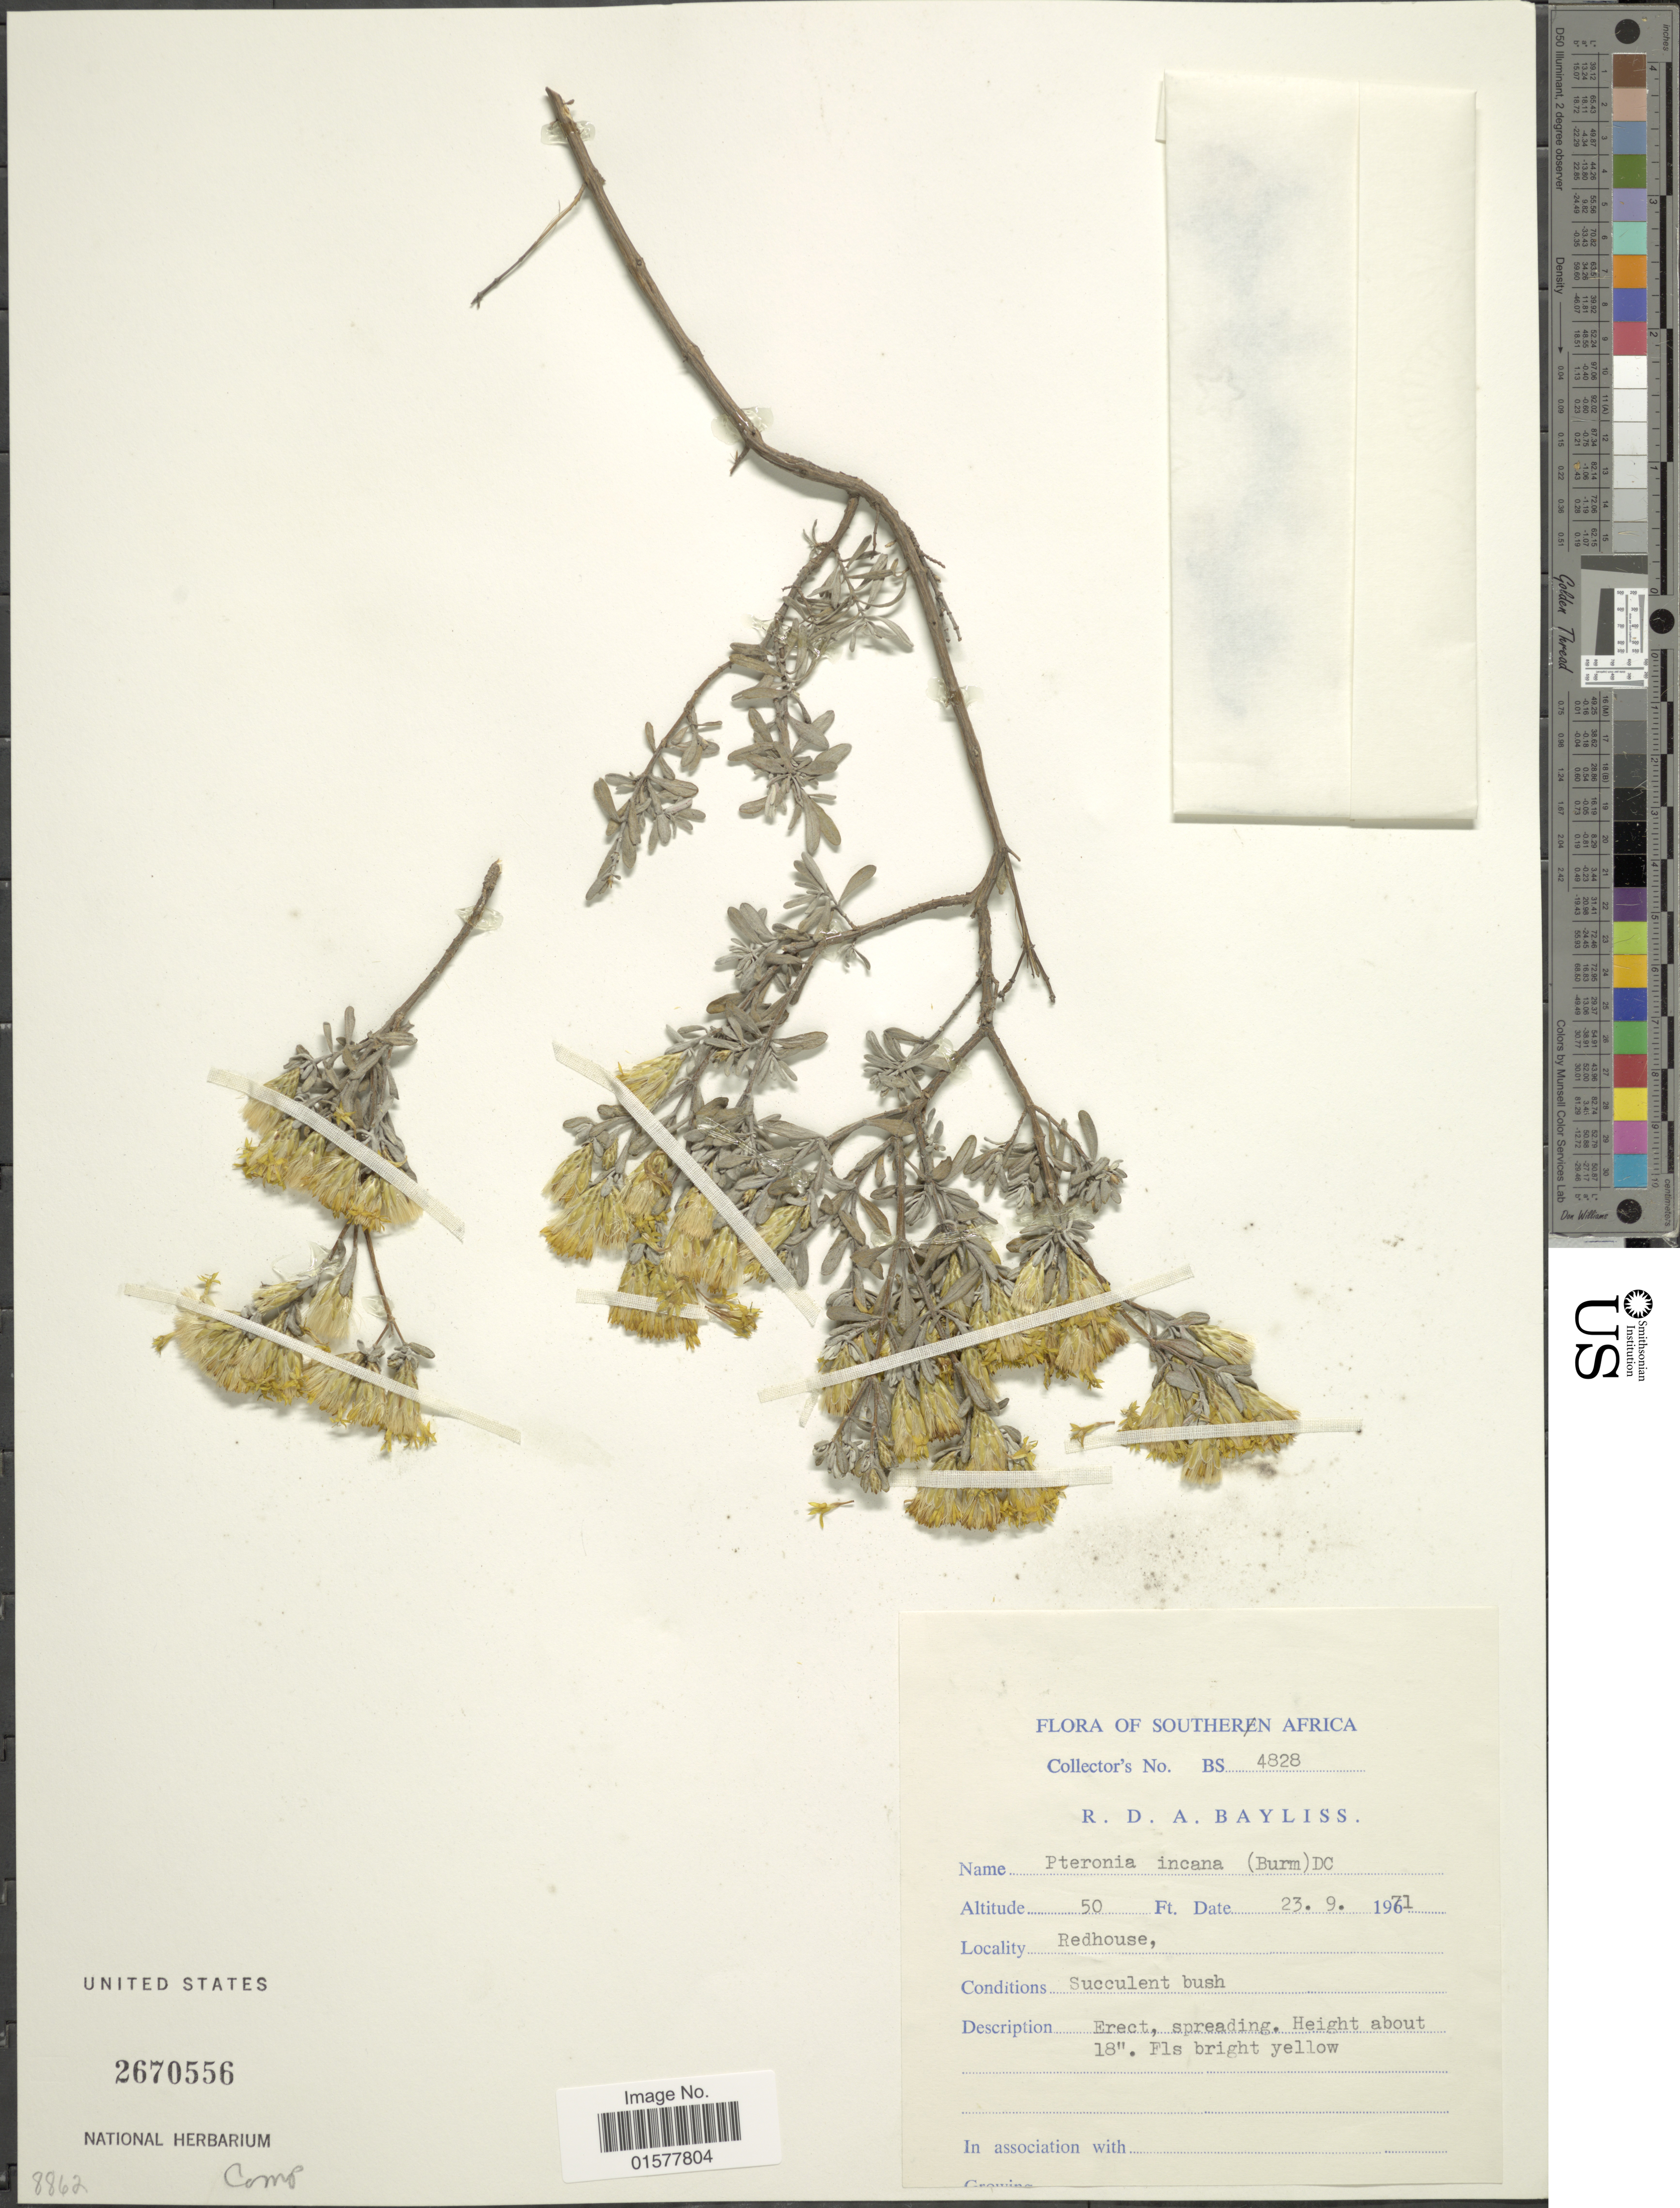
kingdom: Plantae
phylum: Tracheophyta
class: Magnoliopsida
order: Asterales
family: Asteraceae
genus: Pteronia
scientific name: Pteronia incana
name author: DC.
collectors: R. Bayliss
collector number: BS 4828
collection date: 1971-09-23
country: South Africa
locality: Southern Africa, Redhouse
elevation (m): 15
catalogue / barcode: US 2670556